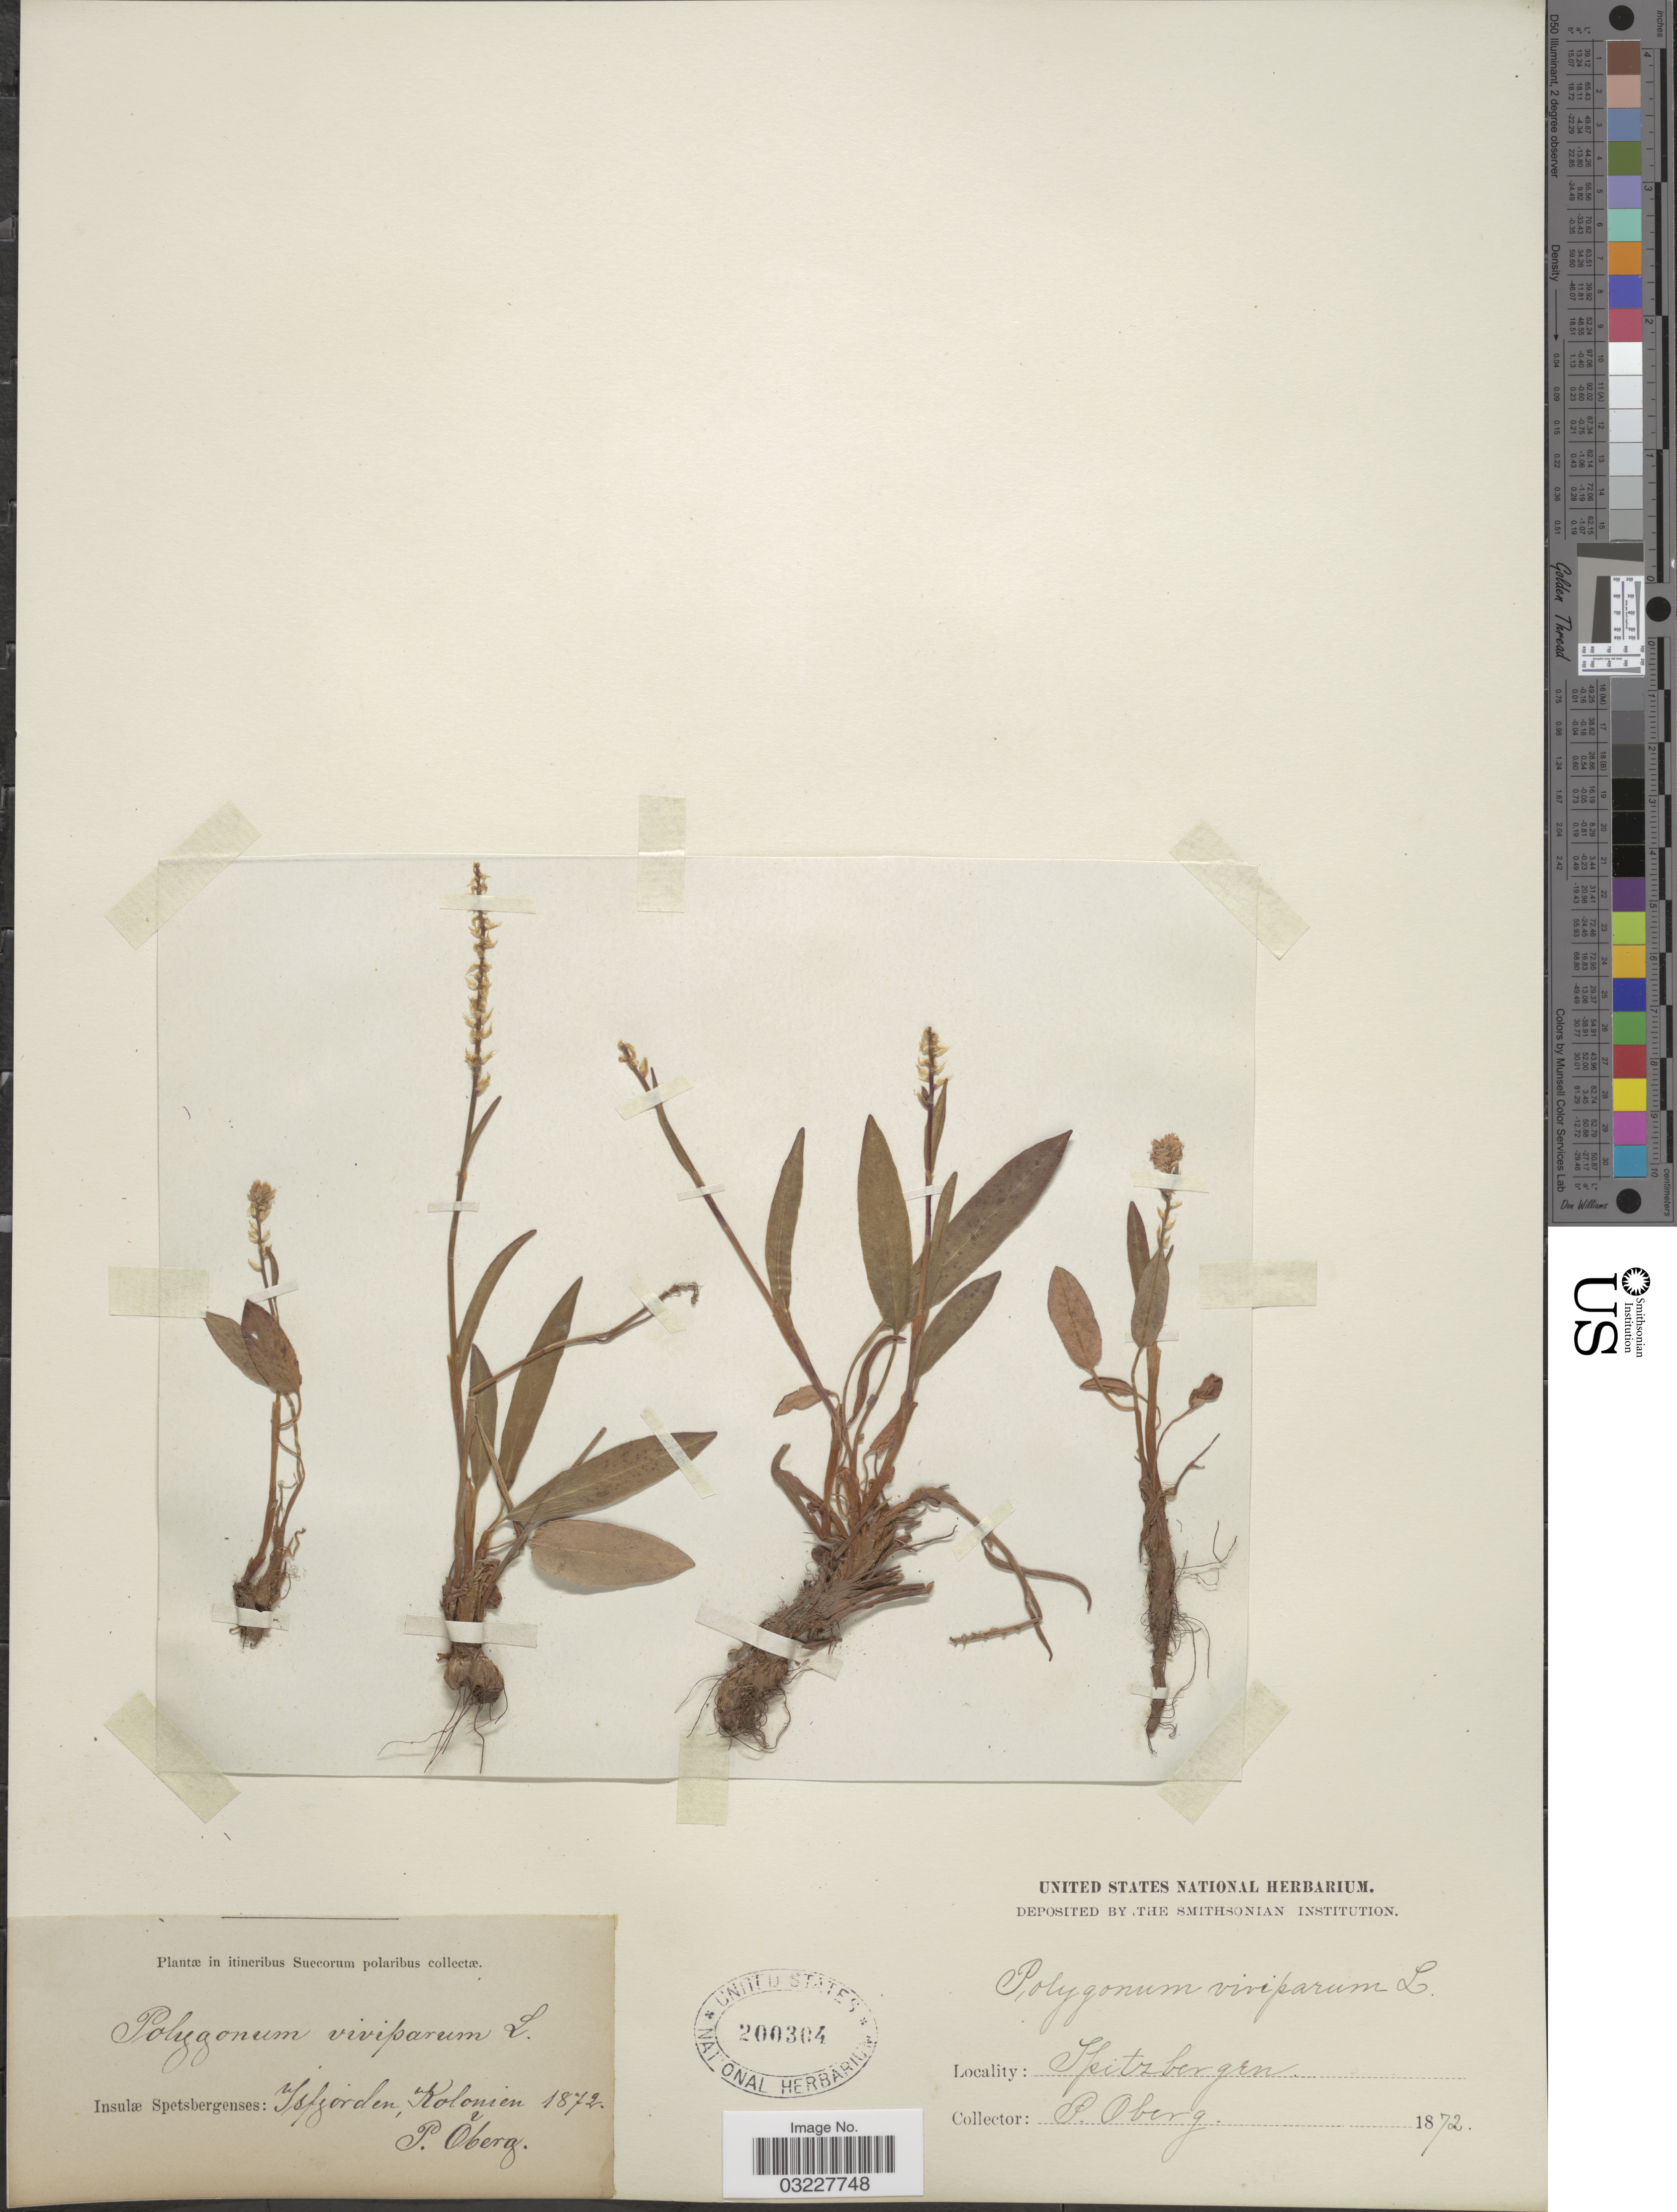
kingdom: Plantae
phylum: Tracheophyta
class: Magnoliopsida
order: Caryophyllales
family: Polygonaceae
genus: Bistorta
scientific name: Bistorta vivipara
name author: (L.) Delarbre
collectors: P. Oberg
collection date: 1872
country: Norway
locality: In itineribus Suecorum polaribus. Insulæ Spetsbergenses: Isfjorden, Kolonien. Spitzbergen.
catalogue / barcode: US 200304